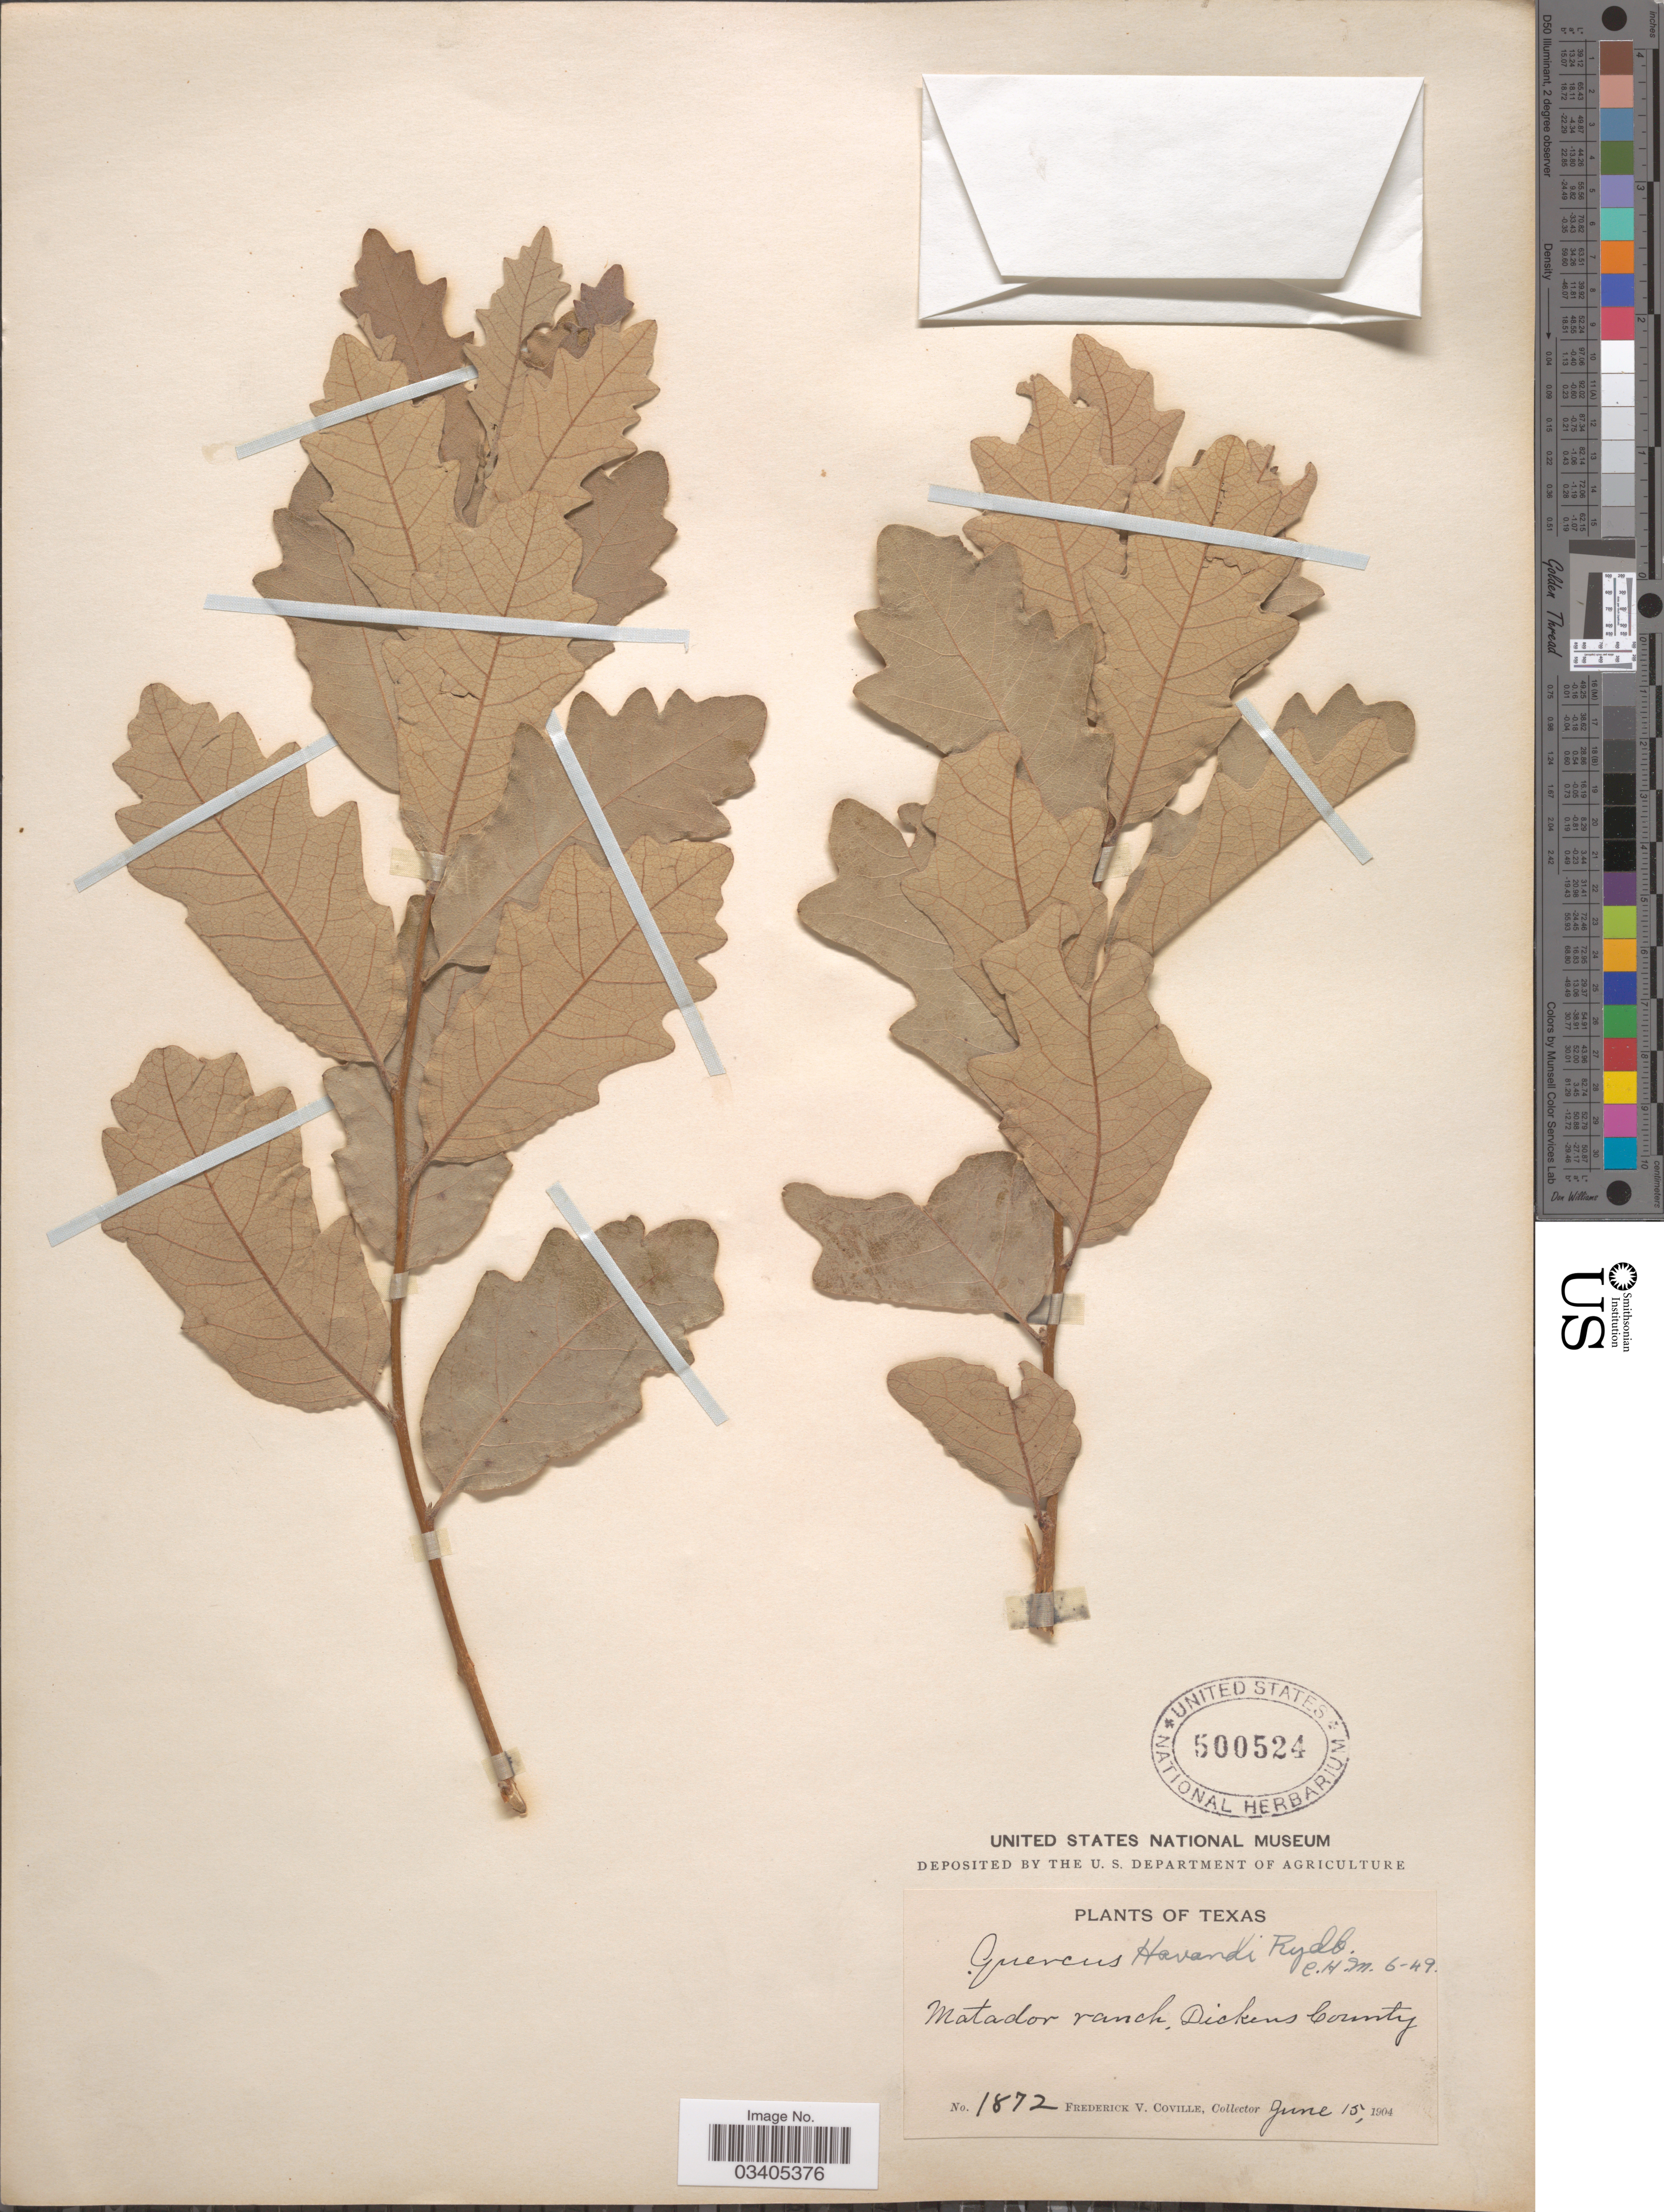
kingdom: Plantae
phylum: Tracheophyta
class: Magnoliopsida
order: Fagales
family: Fagaceae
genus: Quercus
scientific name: Quercus havardii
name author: Rydb.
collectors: F. V. Coville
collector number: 1872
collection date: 1904-06-15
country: United States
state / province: Texas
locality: Matador ranch, Dickens County.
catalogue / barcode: US 500524